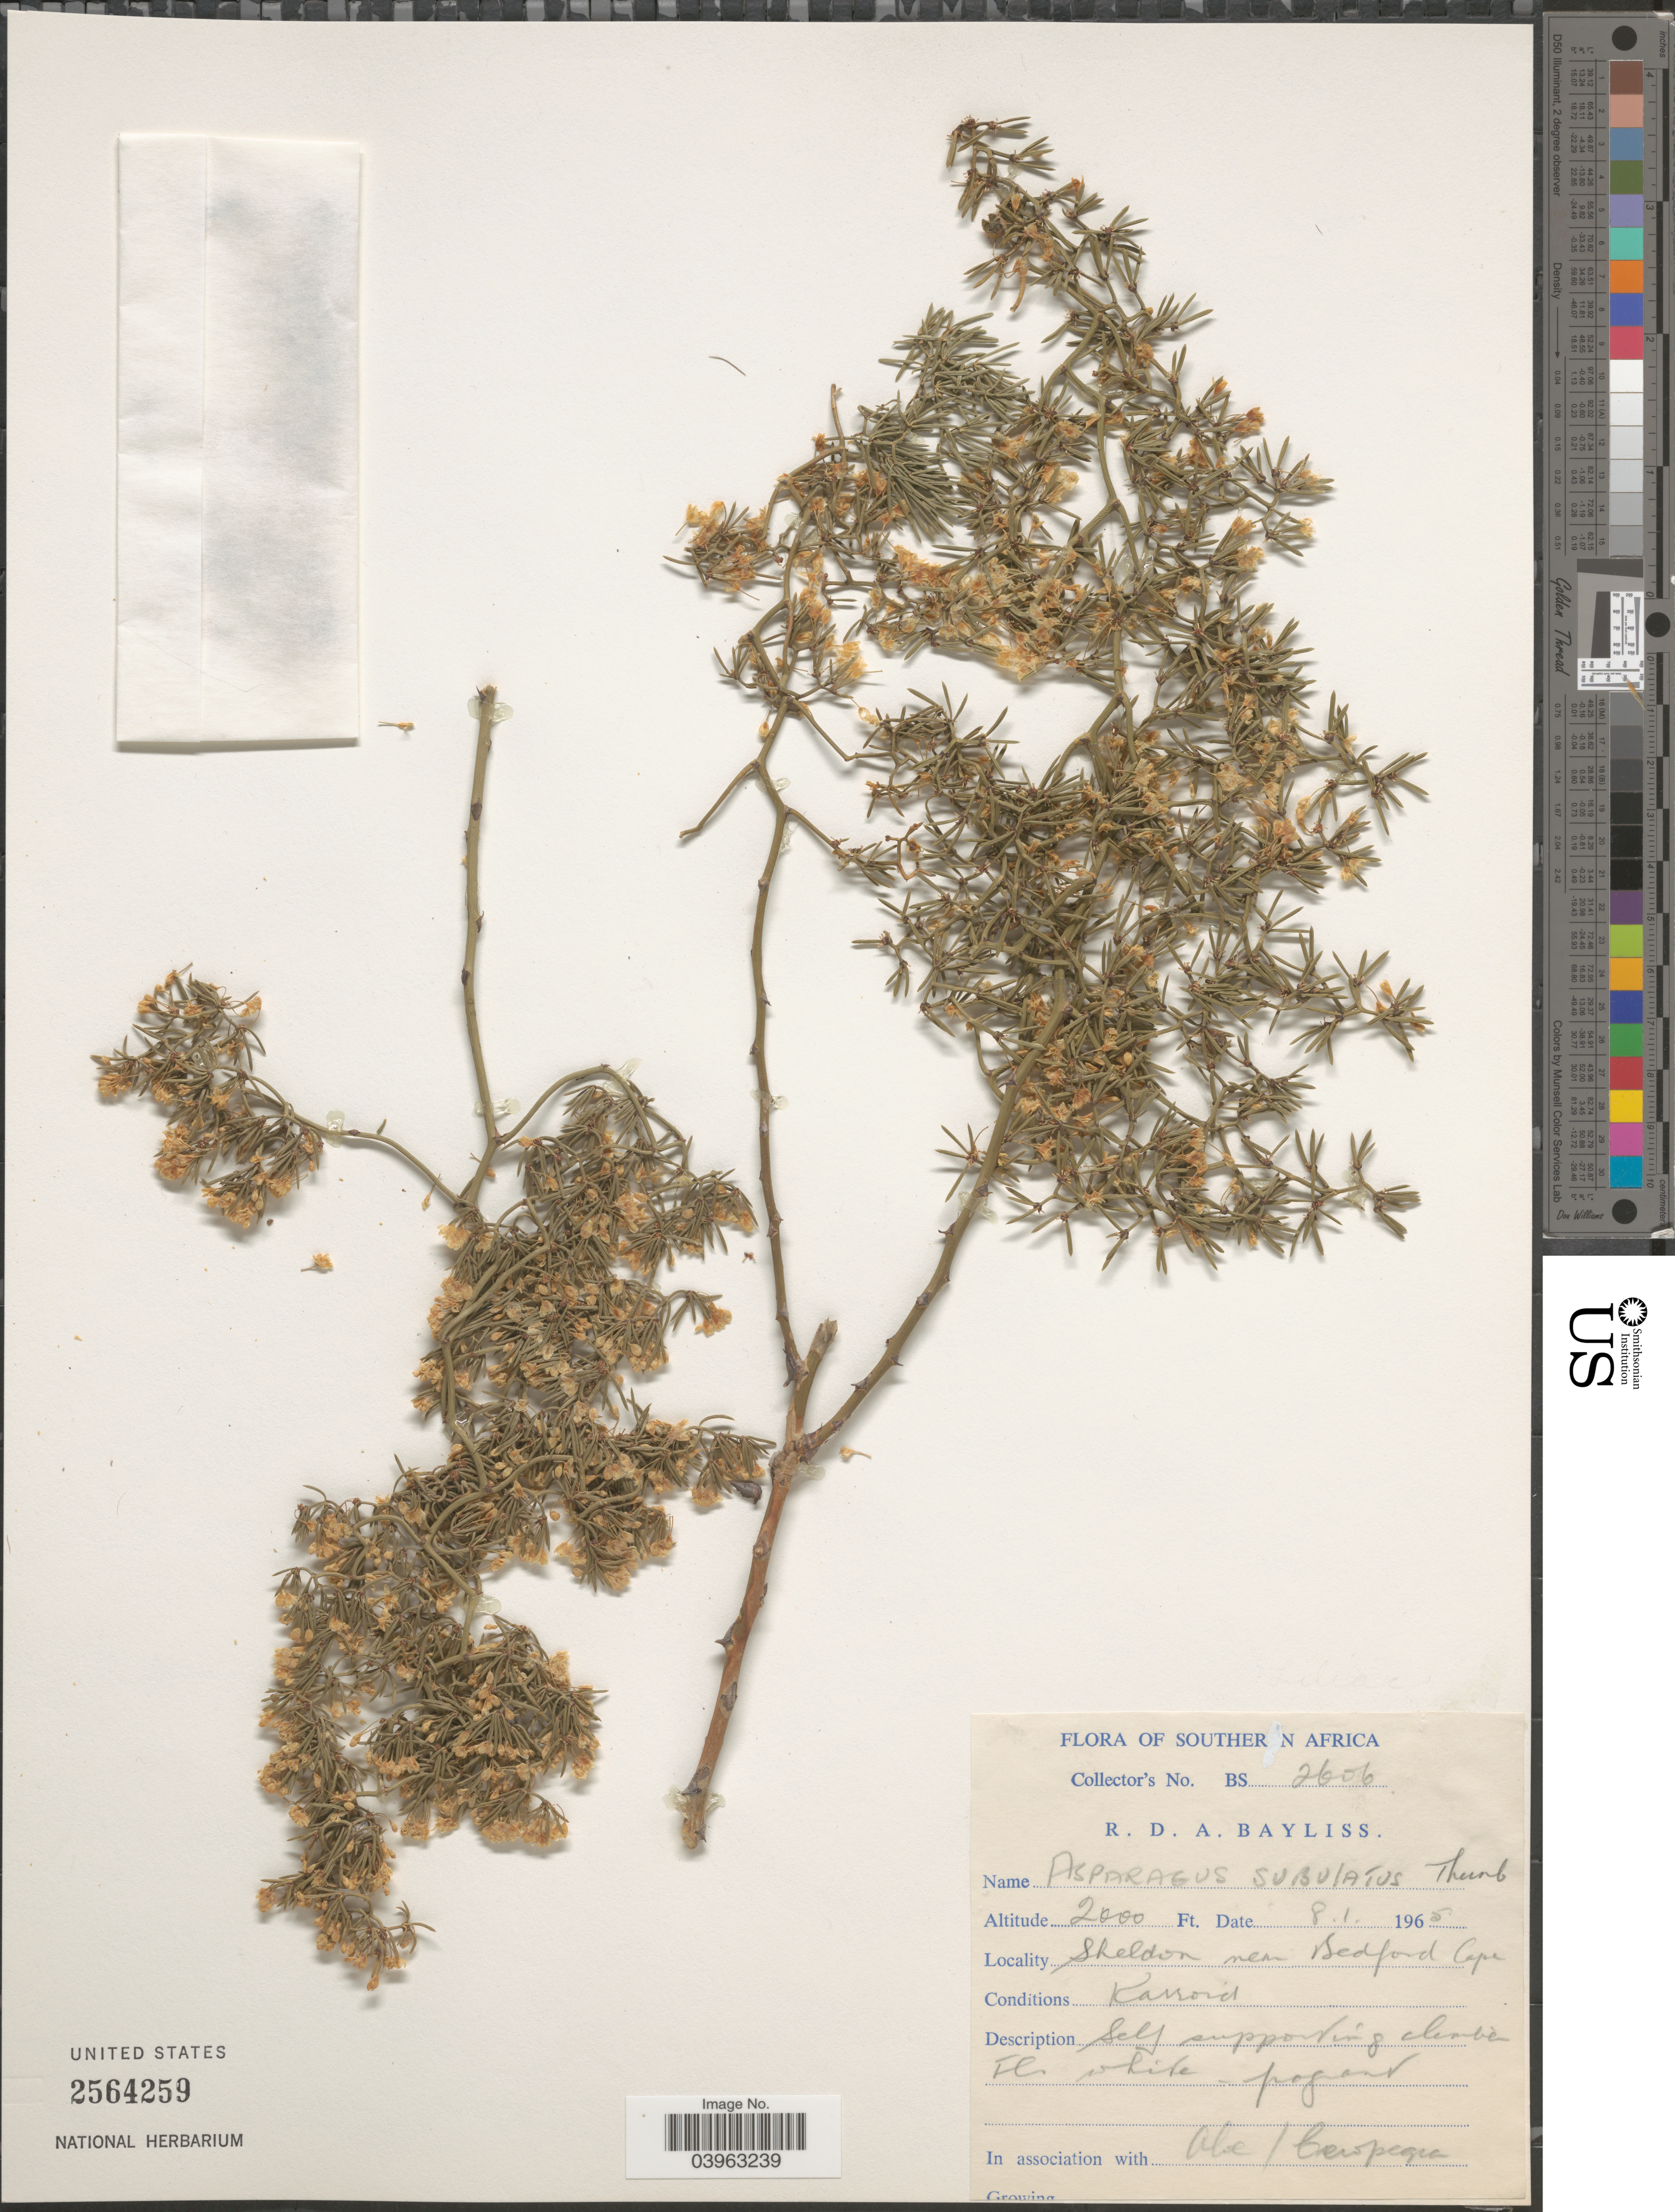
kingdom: Plantae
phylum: Tracheophyta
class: Liliopsida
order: Asparagales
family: Asparagaceae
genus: Asparagus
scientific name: Asparagus subulatus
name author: Thunb.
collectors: R. Bayliss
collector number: BS2606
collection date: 1965-01-08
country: South Africa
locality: Southern Africa. Sheldon near Bedford Cape.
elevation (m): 610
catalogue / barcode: US 2564259